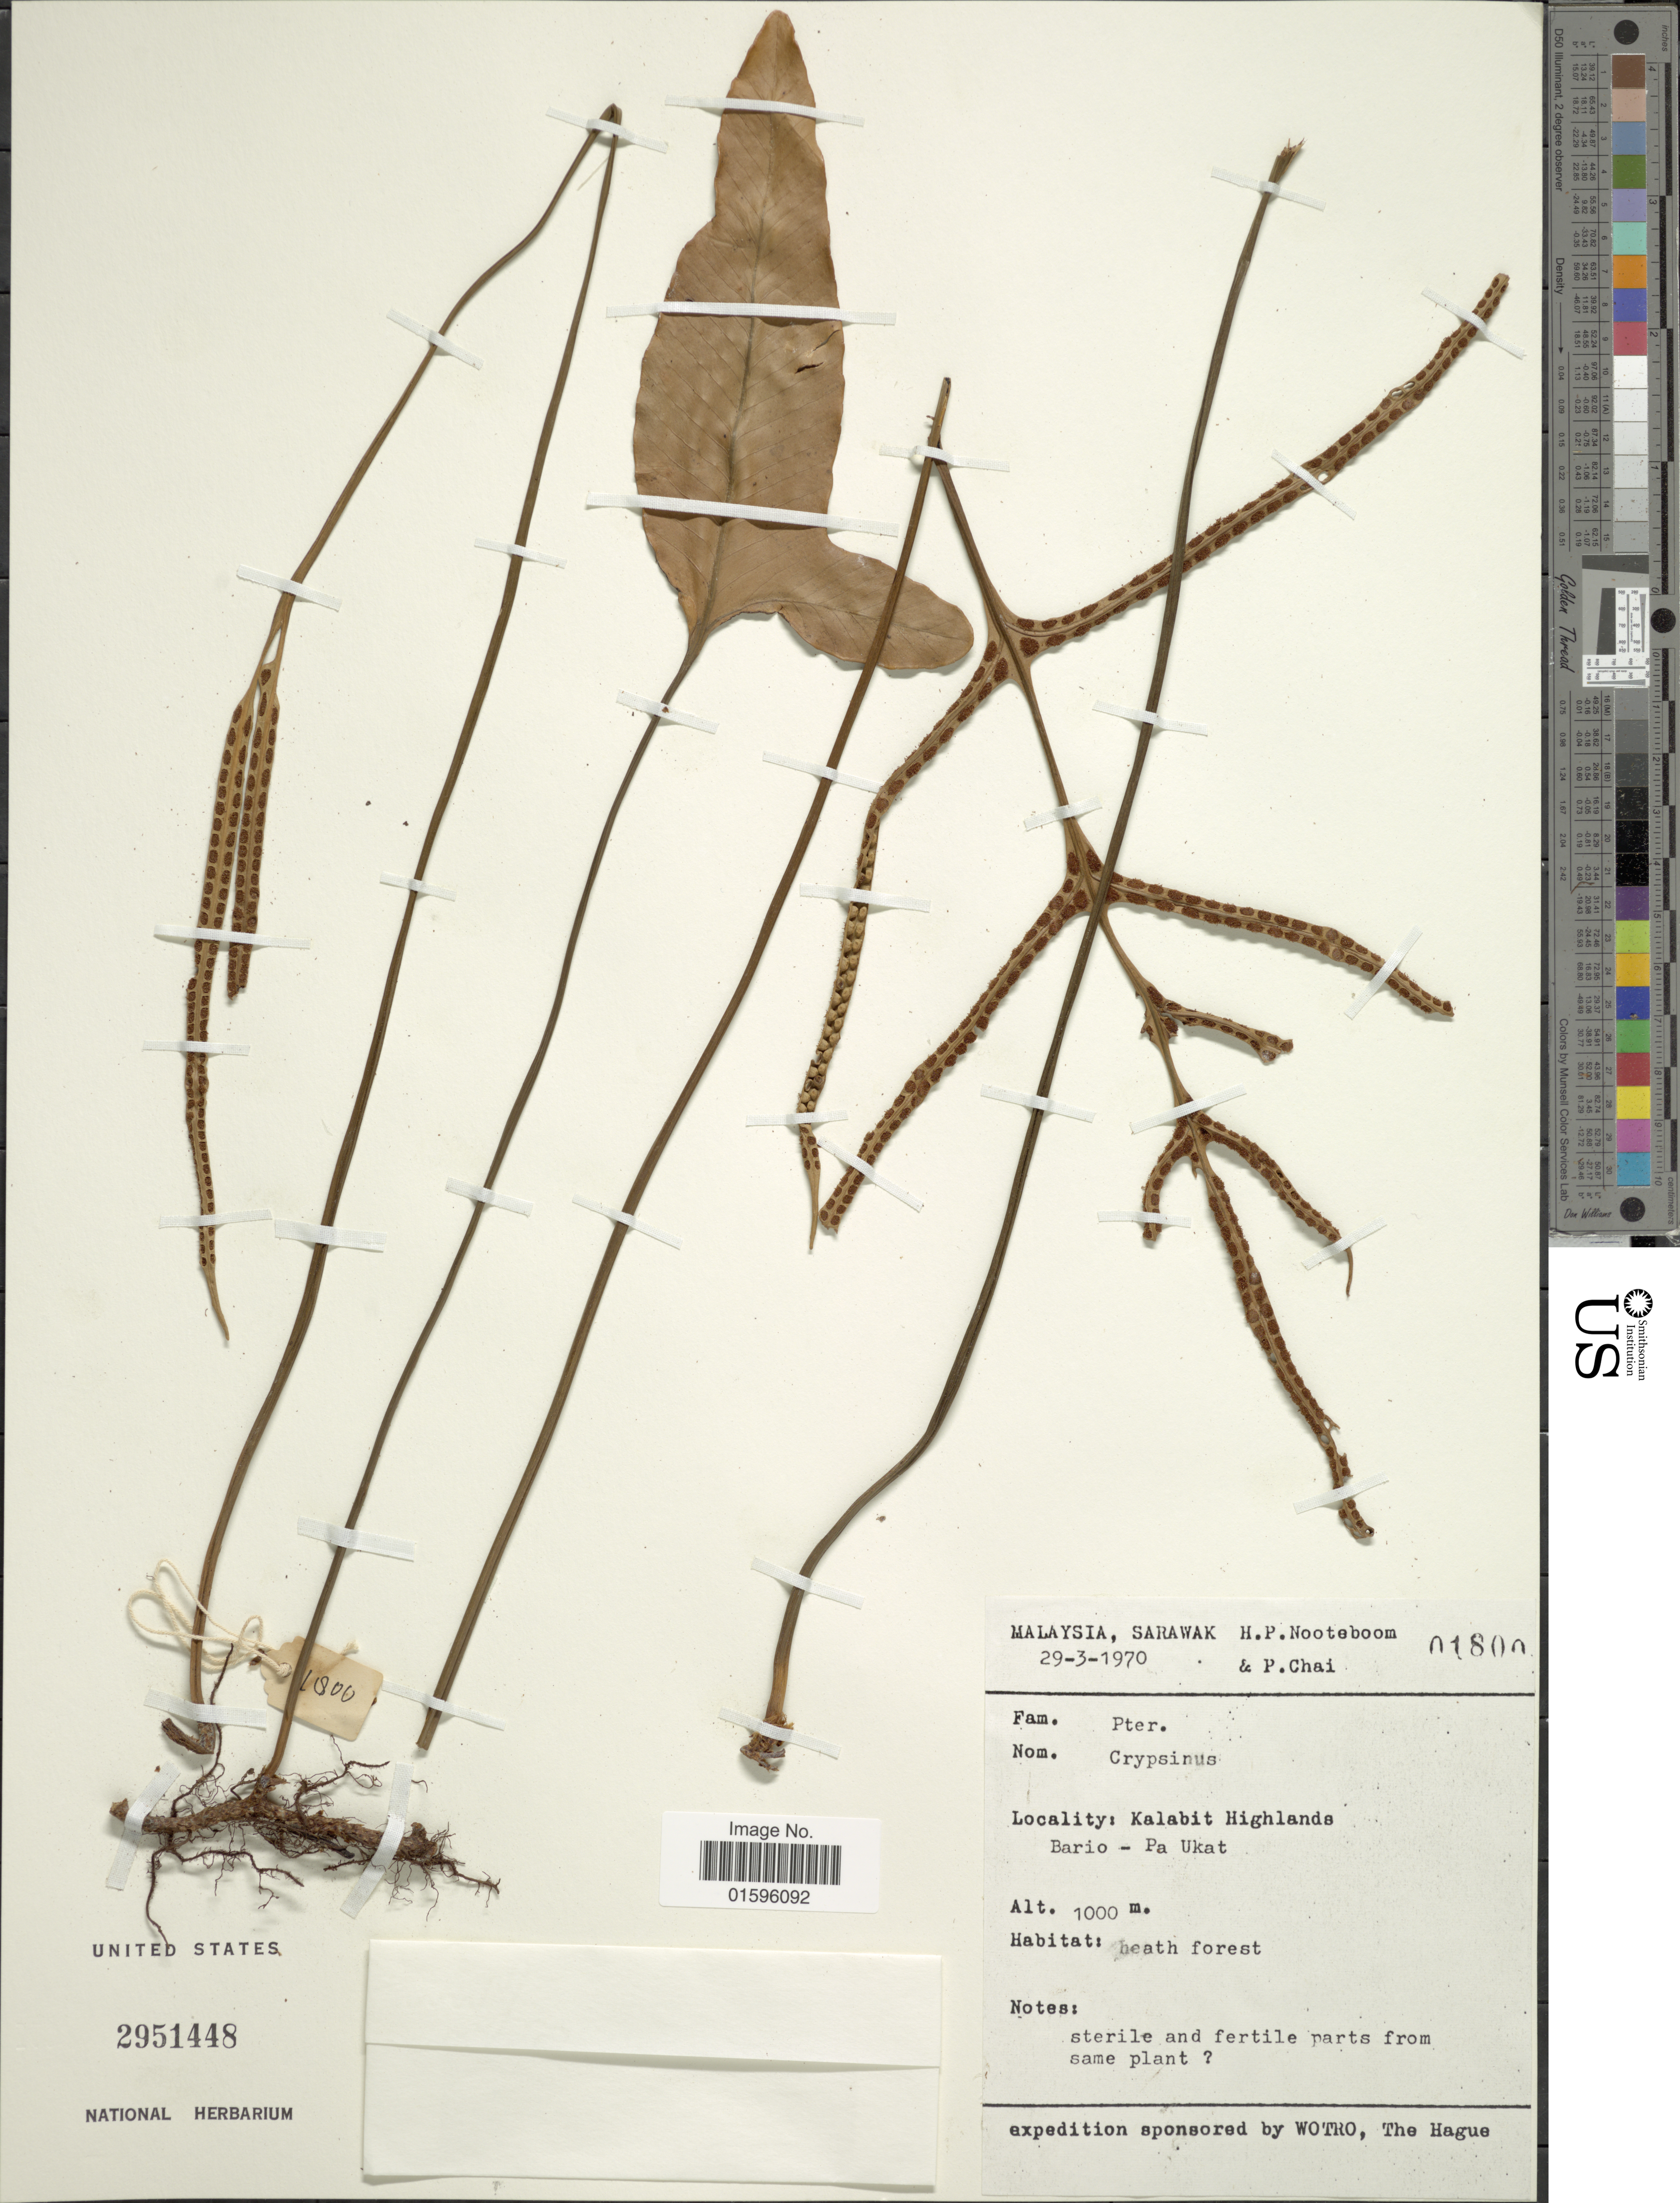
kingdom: Plantae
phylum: Tracheophyta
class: Polypodiopsida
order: Polypodiales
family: Polypodiaceae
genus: Polypodium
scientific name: Polypodium sp.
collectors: H. P. Nooteboom & P. Chai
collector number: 01800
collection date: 1970-03-29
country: Malaysia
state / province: Sarawak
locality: Kalabit Highlands, Bario-Pa Ukat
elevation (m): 1000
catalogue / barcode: US 2951448